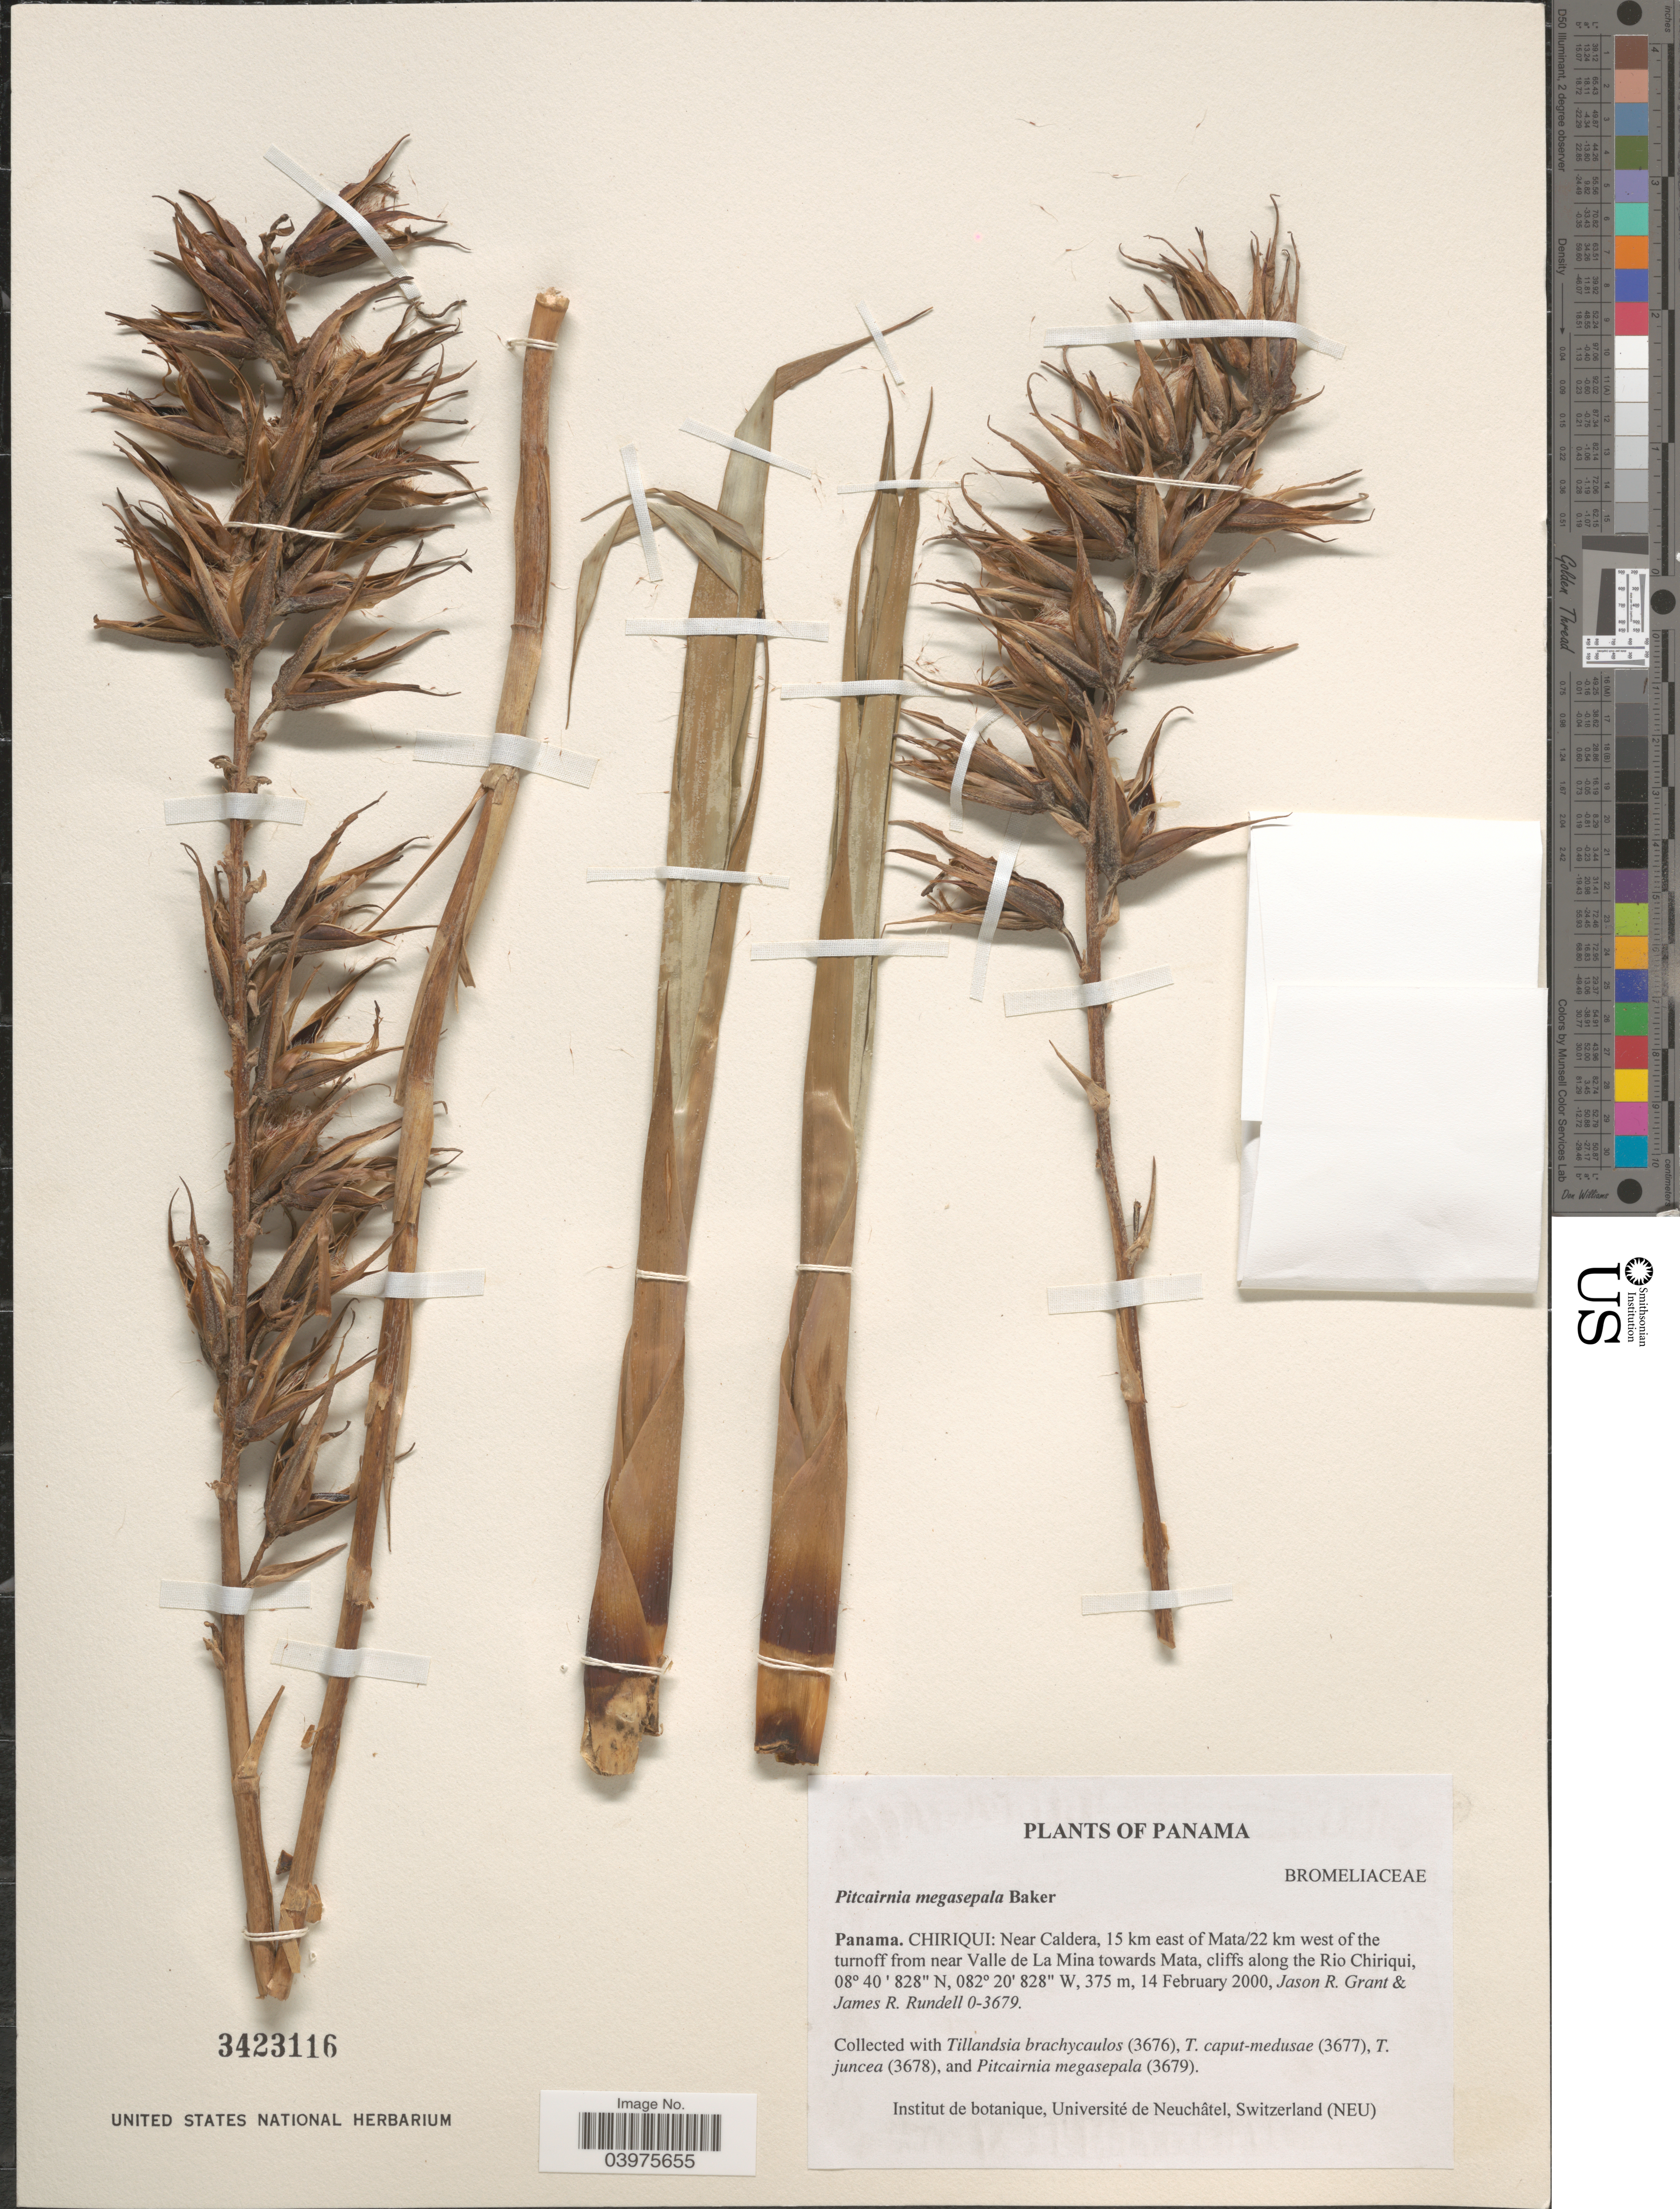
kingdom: Plantae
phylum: Tracheophyta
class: Liliopsida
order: Poales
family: Bromeliaceae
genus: Pitcairnia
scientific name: Pitcairnia megasepala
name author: Baker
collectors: J. R. Grant & J. R. Rundell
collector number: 0-3679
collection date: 2000-02-14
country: Panama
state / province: Chiriqui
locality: Near Caldera, 15 km east of Mata/22 km west of the turnoff from near Valle de La Mina towards Mata, cliffs along the Rio Chiriqui.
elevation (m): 375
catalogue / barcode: US 3423116